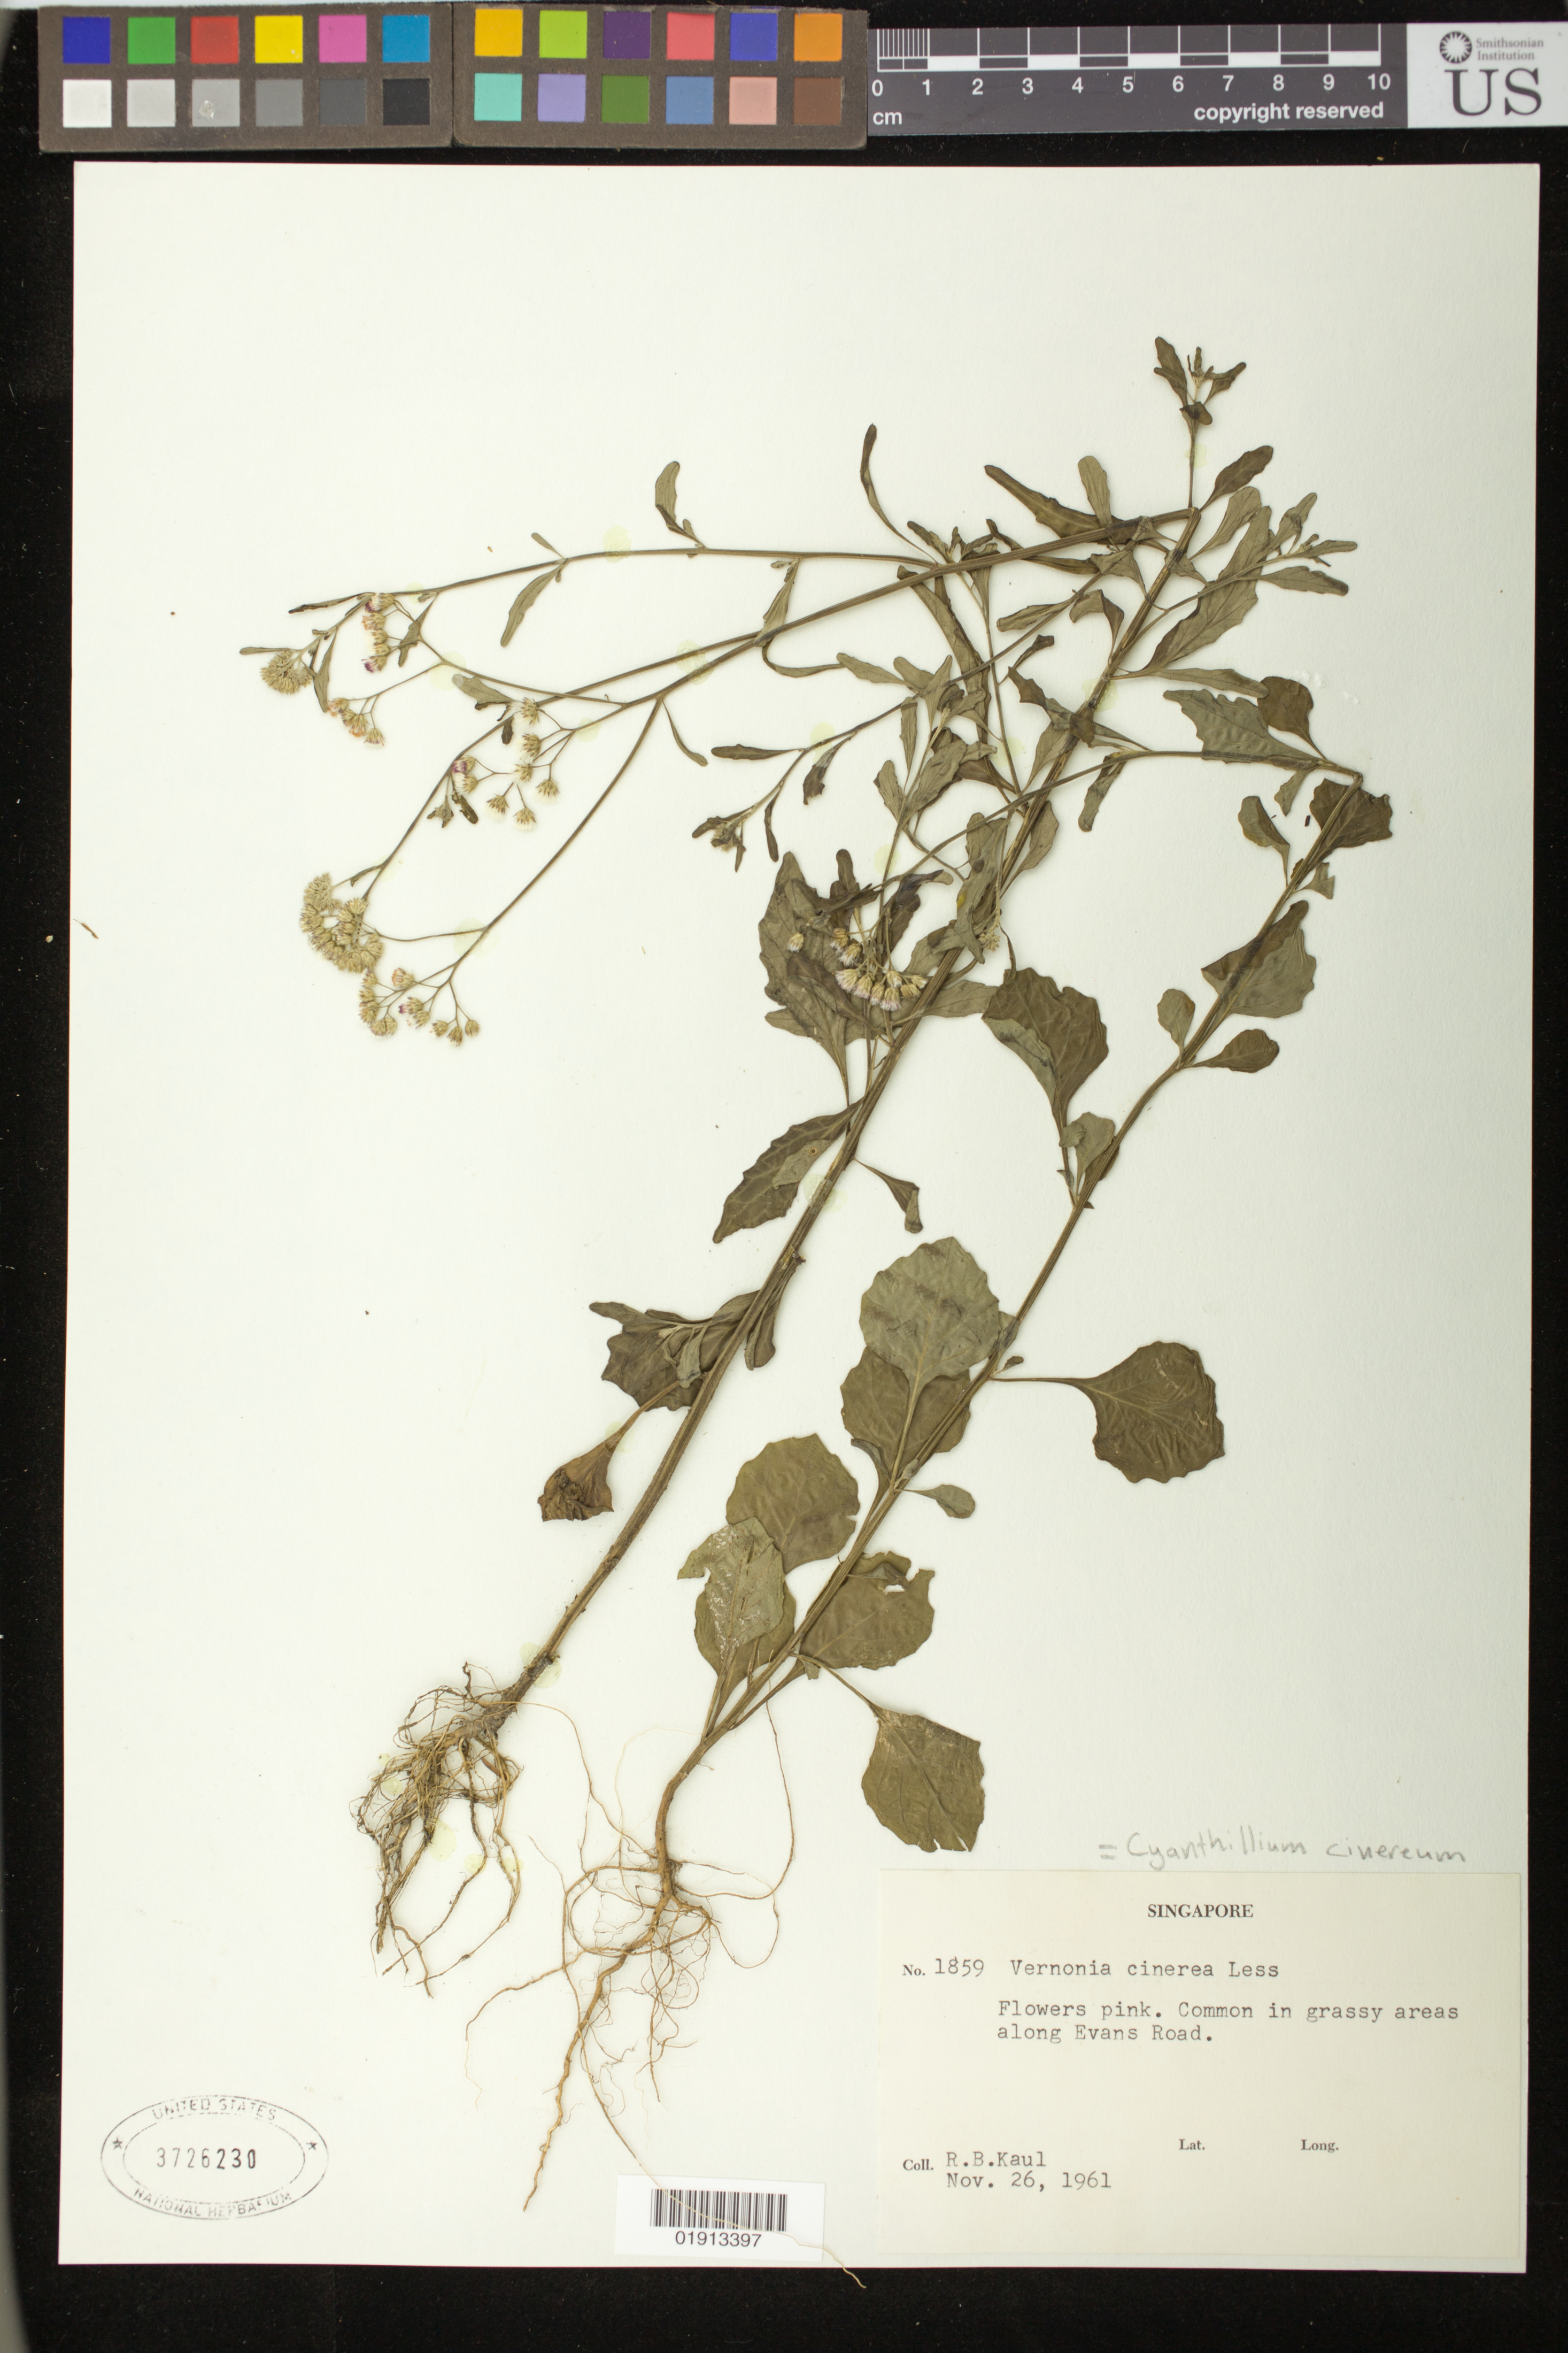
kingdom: Plantae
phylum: Tracheophyta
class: Magnoliopsida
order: Asterales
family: Asteraceae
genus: Cyanthillium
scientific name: Cyanthillium cinereum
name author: (L.) H. Rob.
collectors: R. Kaul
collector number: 1859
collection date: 1961-11-26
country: Singapore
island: Singapore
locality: Along Evans Road.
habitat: in grassy areas.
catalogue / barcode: US 3726230